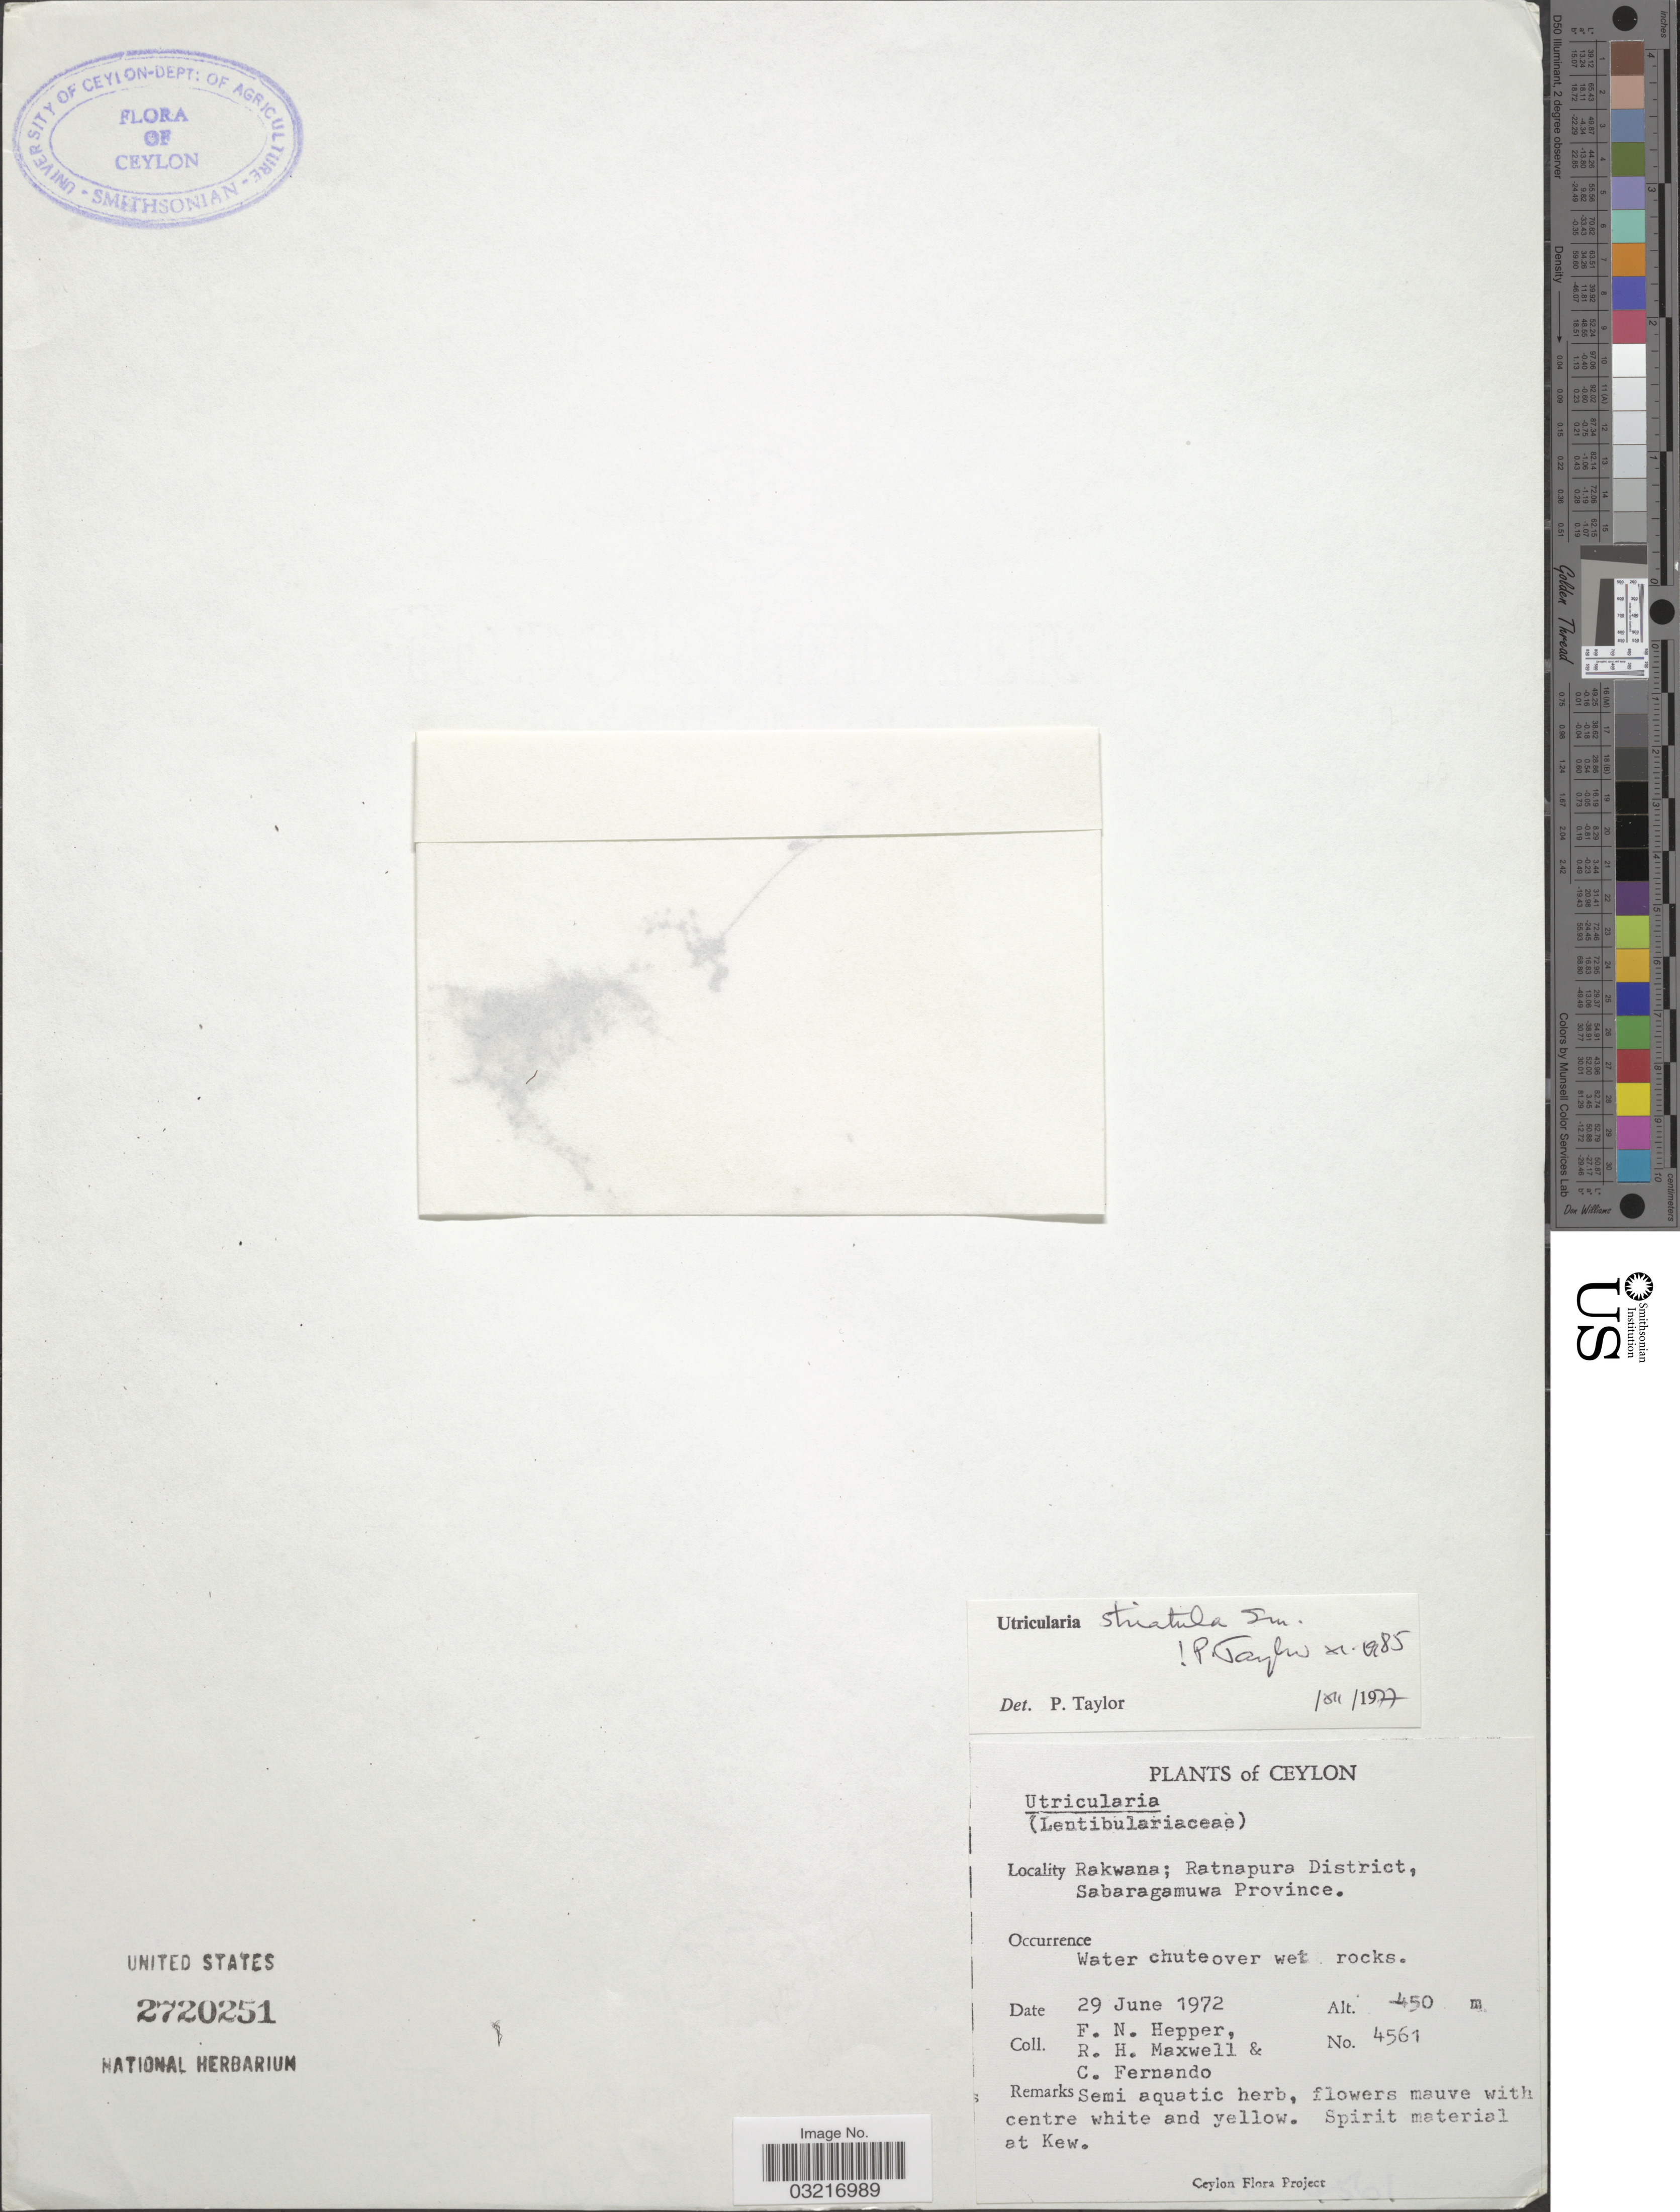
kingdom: Plantae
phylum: Tracheophyta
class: Magnoliopsida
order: Lamiales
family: Lentibulariaceae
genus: Utricularia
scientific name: Utricularia striatula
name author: Sm.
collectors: F. Hepper, R. Maxwell & C. Fernando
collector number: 4561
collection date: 1972-06-29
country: Sri Lanka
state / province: Sabaragamuwa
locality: Ceylon, Rakwana; Ratnapura District.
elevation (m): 450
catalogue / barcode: US 2720251